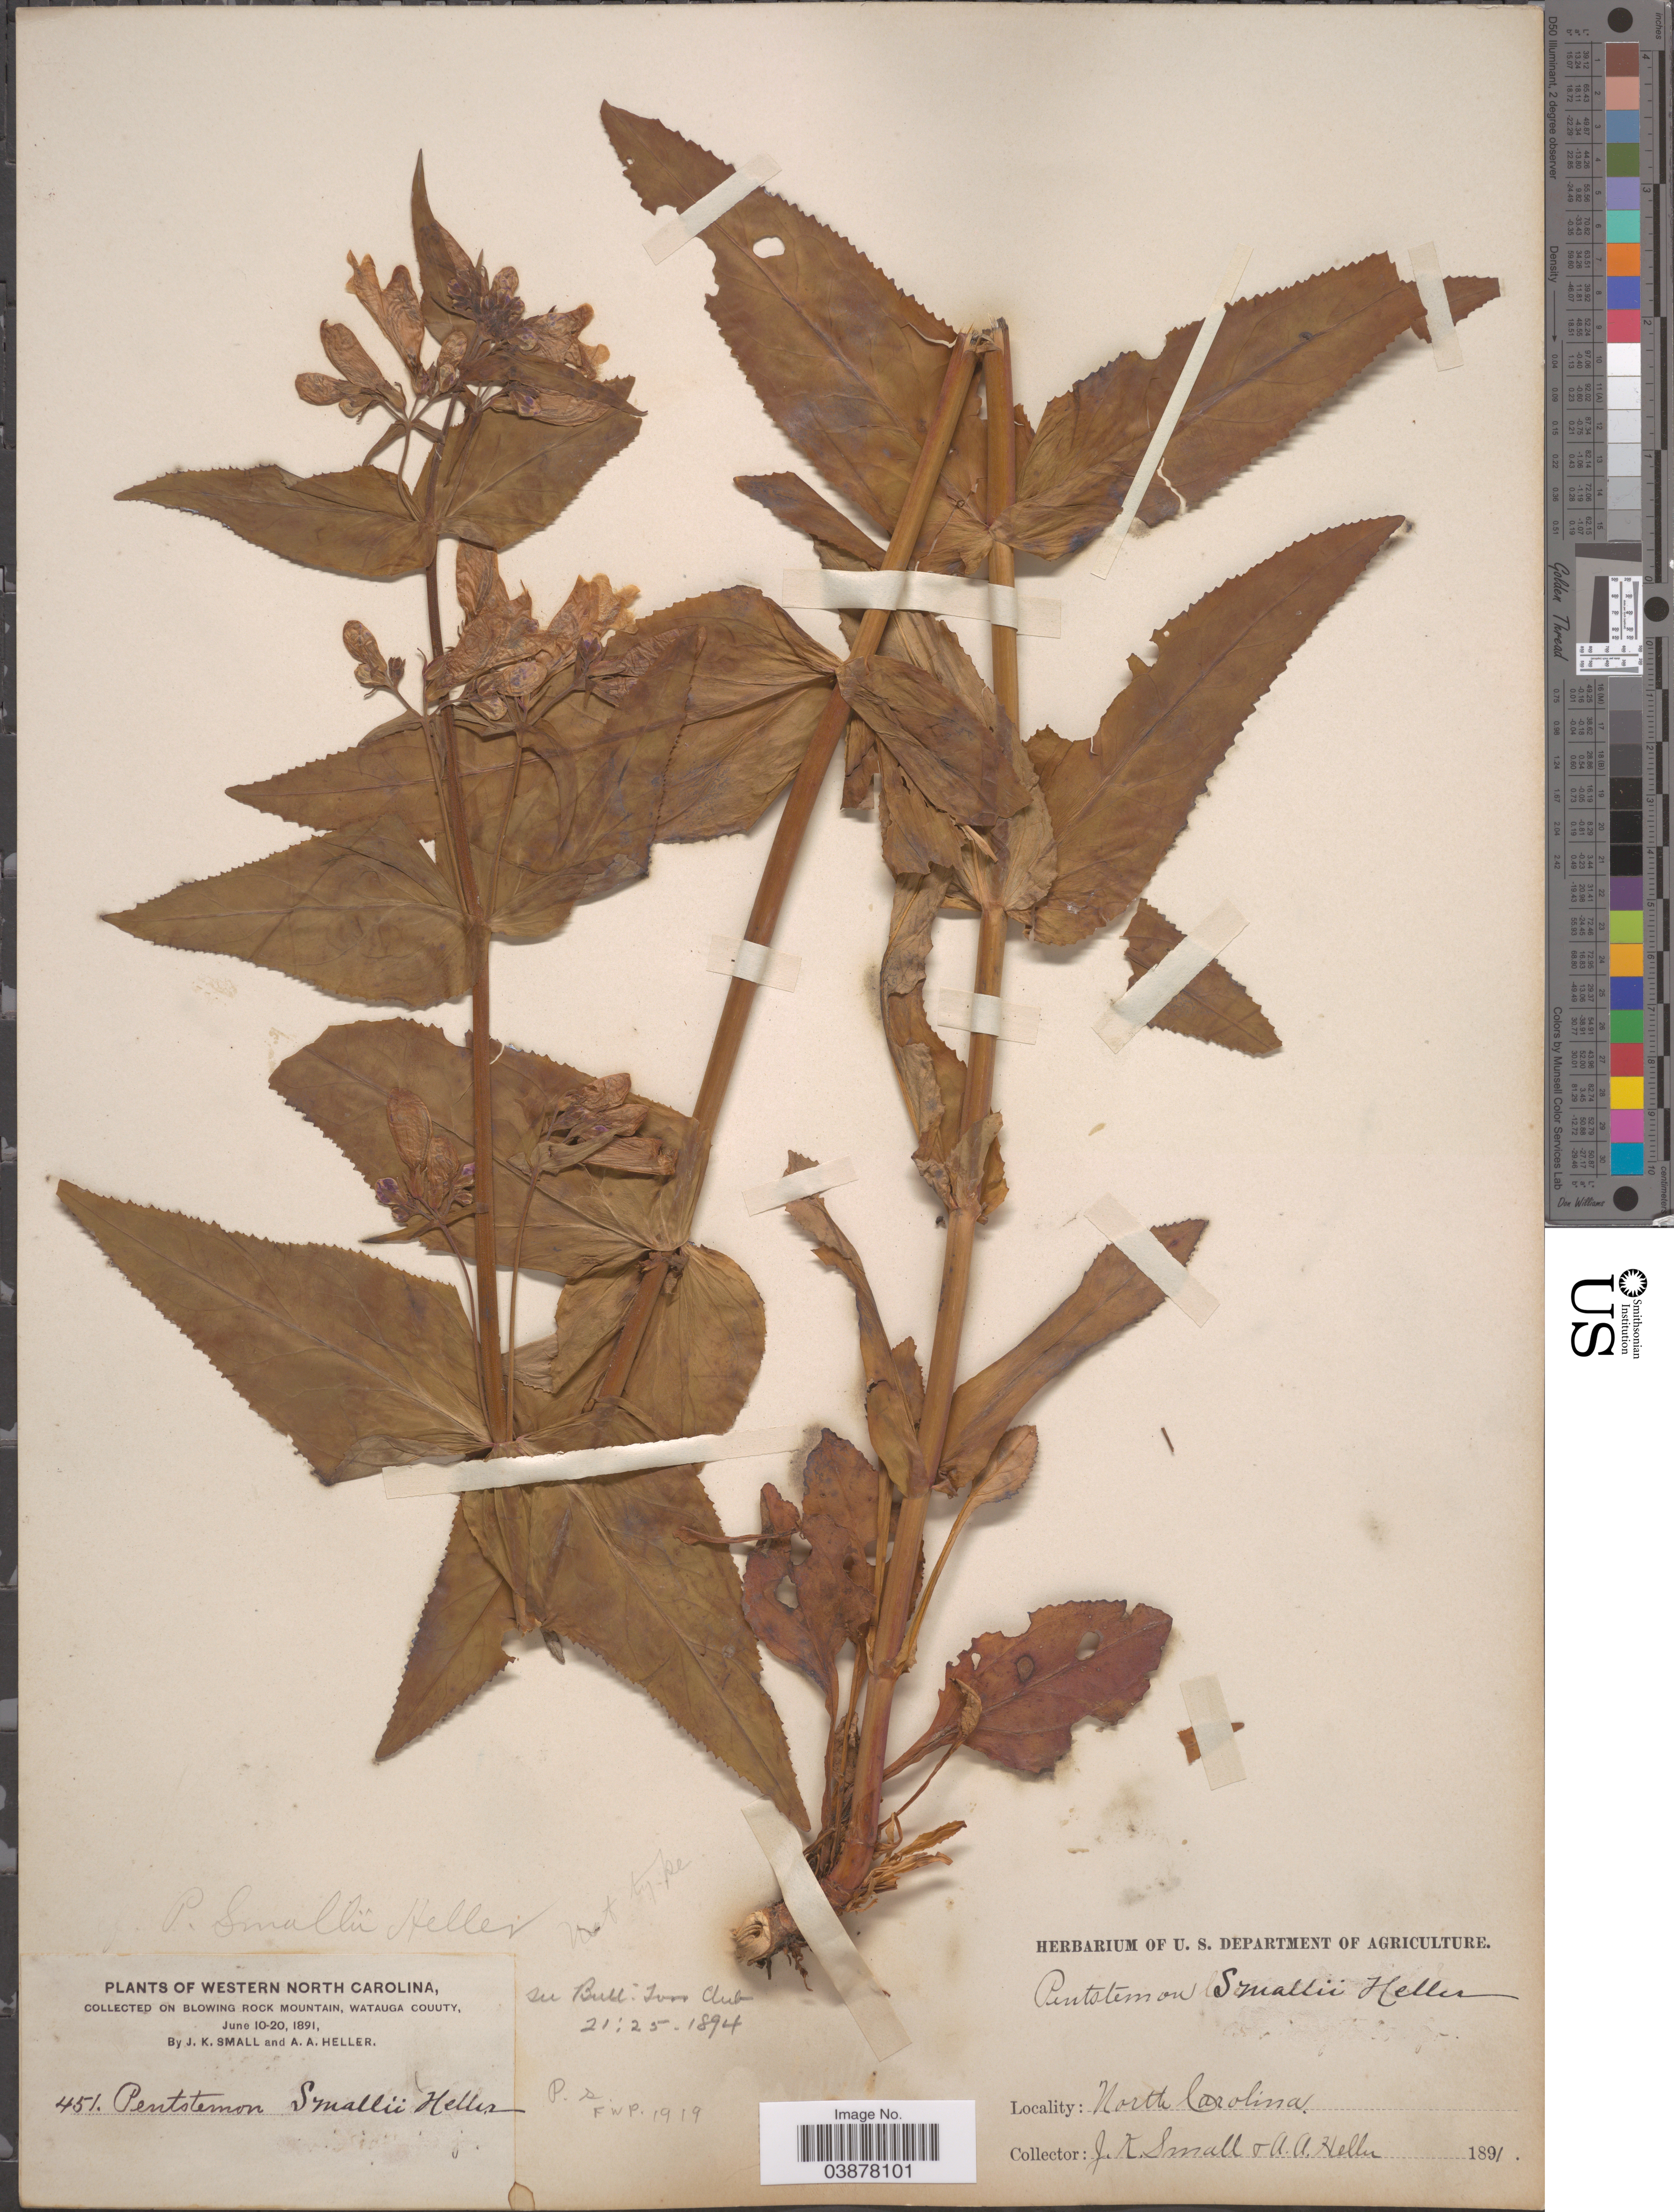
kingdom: Plantae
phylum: Tracheophyta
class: Magnoliopsida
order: Lamiales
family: Plantaginaceae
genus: Penstemon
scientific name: Penstemon smallii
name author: A. Heller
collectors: J. K. Small & A. A. Heller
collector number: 451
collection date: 1891-06-10/1891-06-20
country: United States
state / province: North Carolina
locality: Western North Carolina. On Blowing Rock Mountain, Watauga Couuty.